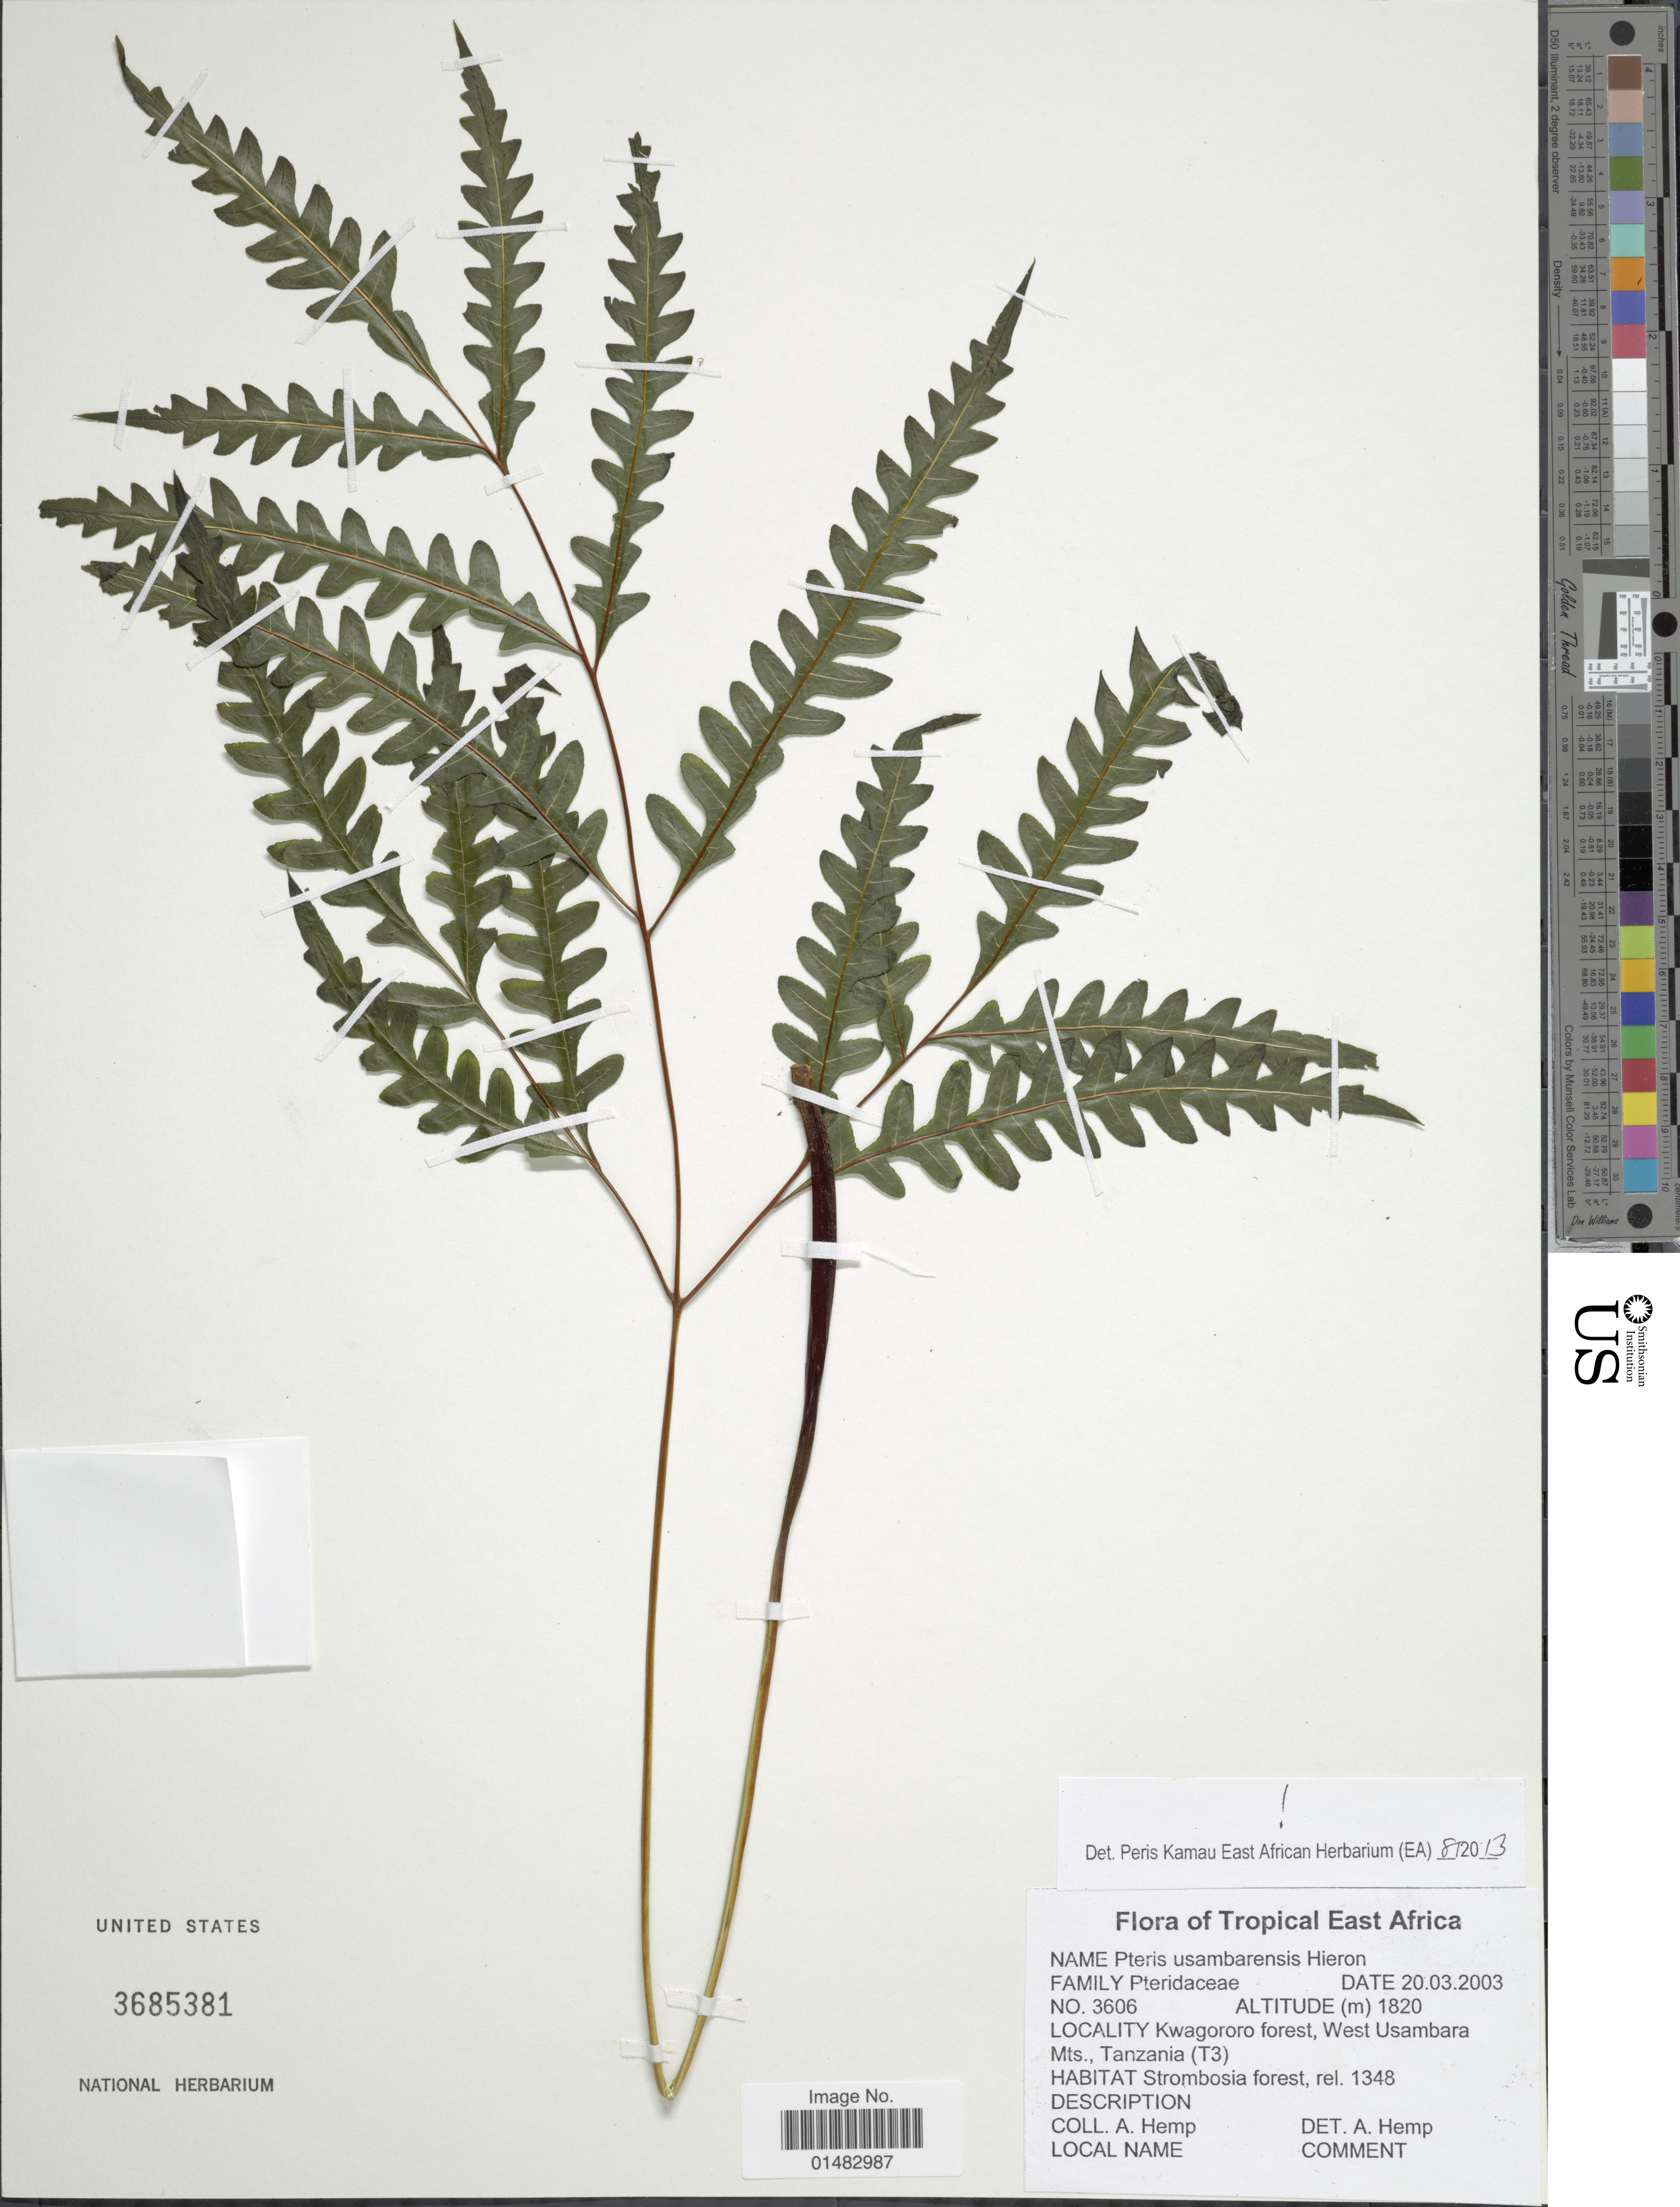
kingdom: Plantae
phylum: Tracheophyta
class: Polypodiopsida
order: Polypodiales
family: Pteridaceae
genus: Pteris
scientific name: Pteris usambarensis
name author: Hieron.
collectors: A. Hemp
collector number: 3606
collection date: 2003-03-20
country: Tanzania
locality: Kwagororo forest, West Usambara Mts.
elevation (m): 1820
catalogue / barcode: US 3685381